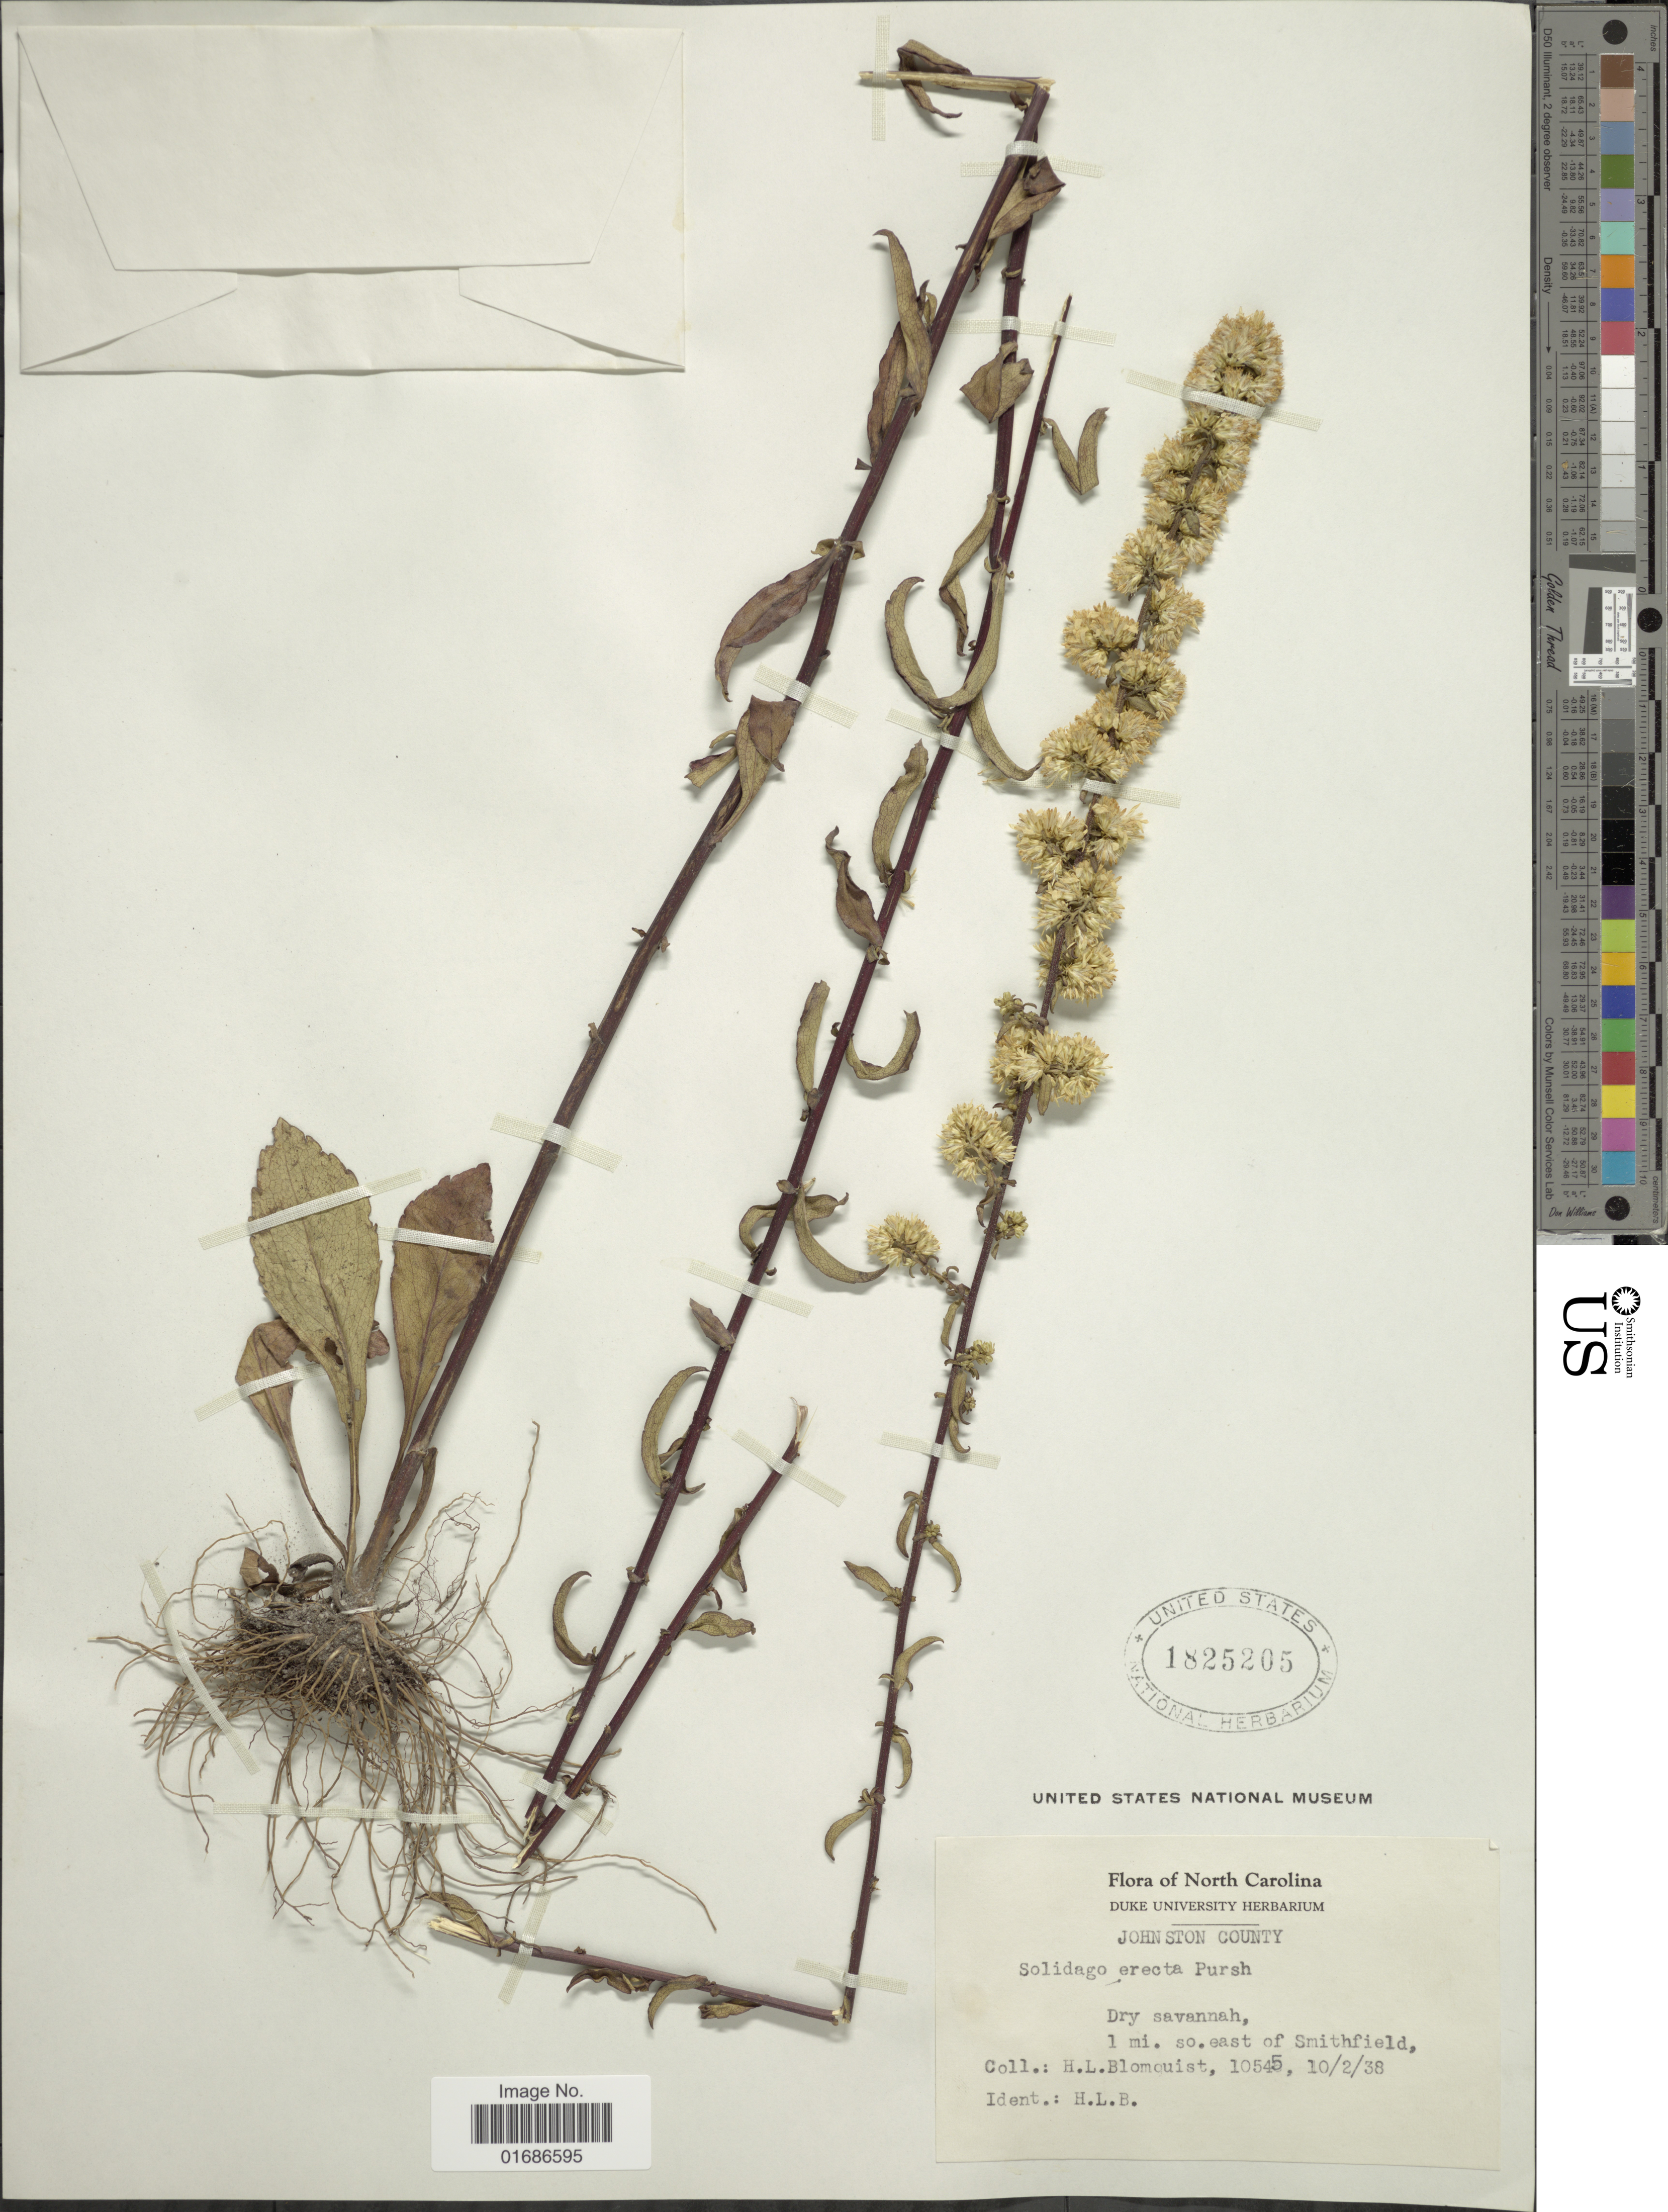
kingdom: Plantae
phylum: Tracheophyta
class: Magnoliopsida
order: Asterales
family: Asteraceae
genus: Solidago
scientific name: Solidago erecta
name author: Pursh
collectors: H. Blomquist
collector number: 10545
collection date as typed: Transcribed d/m/y: 2/10/38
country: United States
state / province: North Carolina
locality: Johnston County, Dry savannah, 1 mi. so east of Smithfield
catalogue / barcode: US 1825205